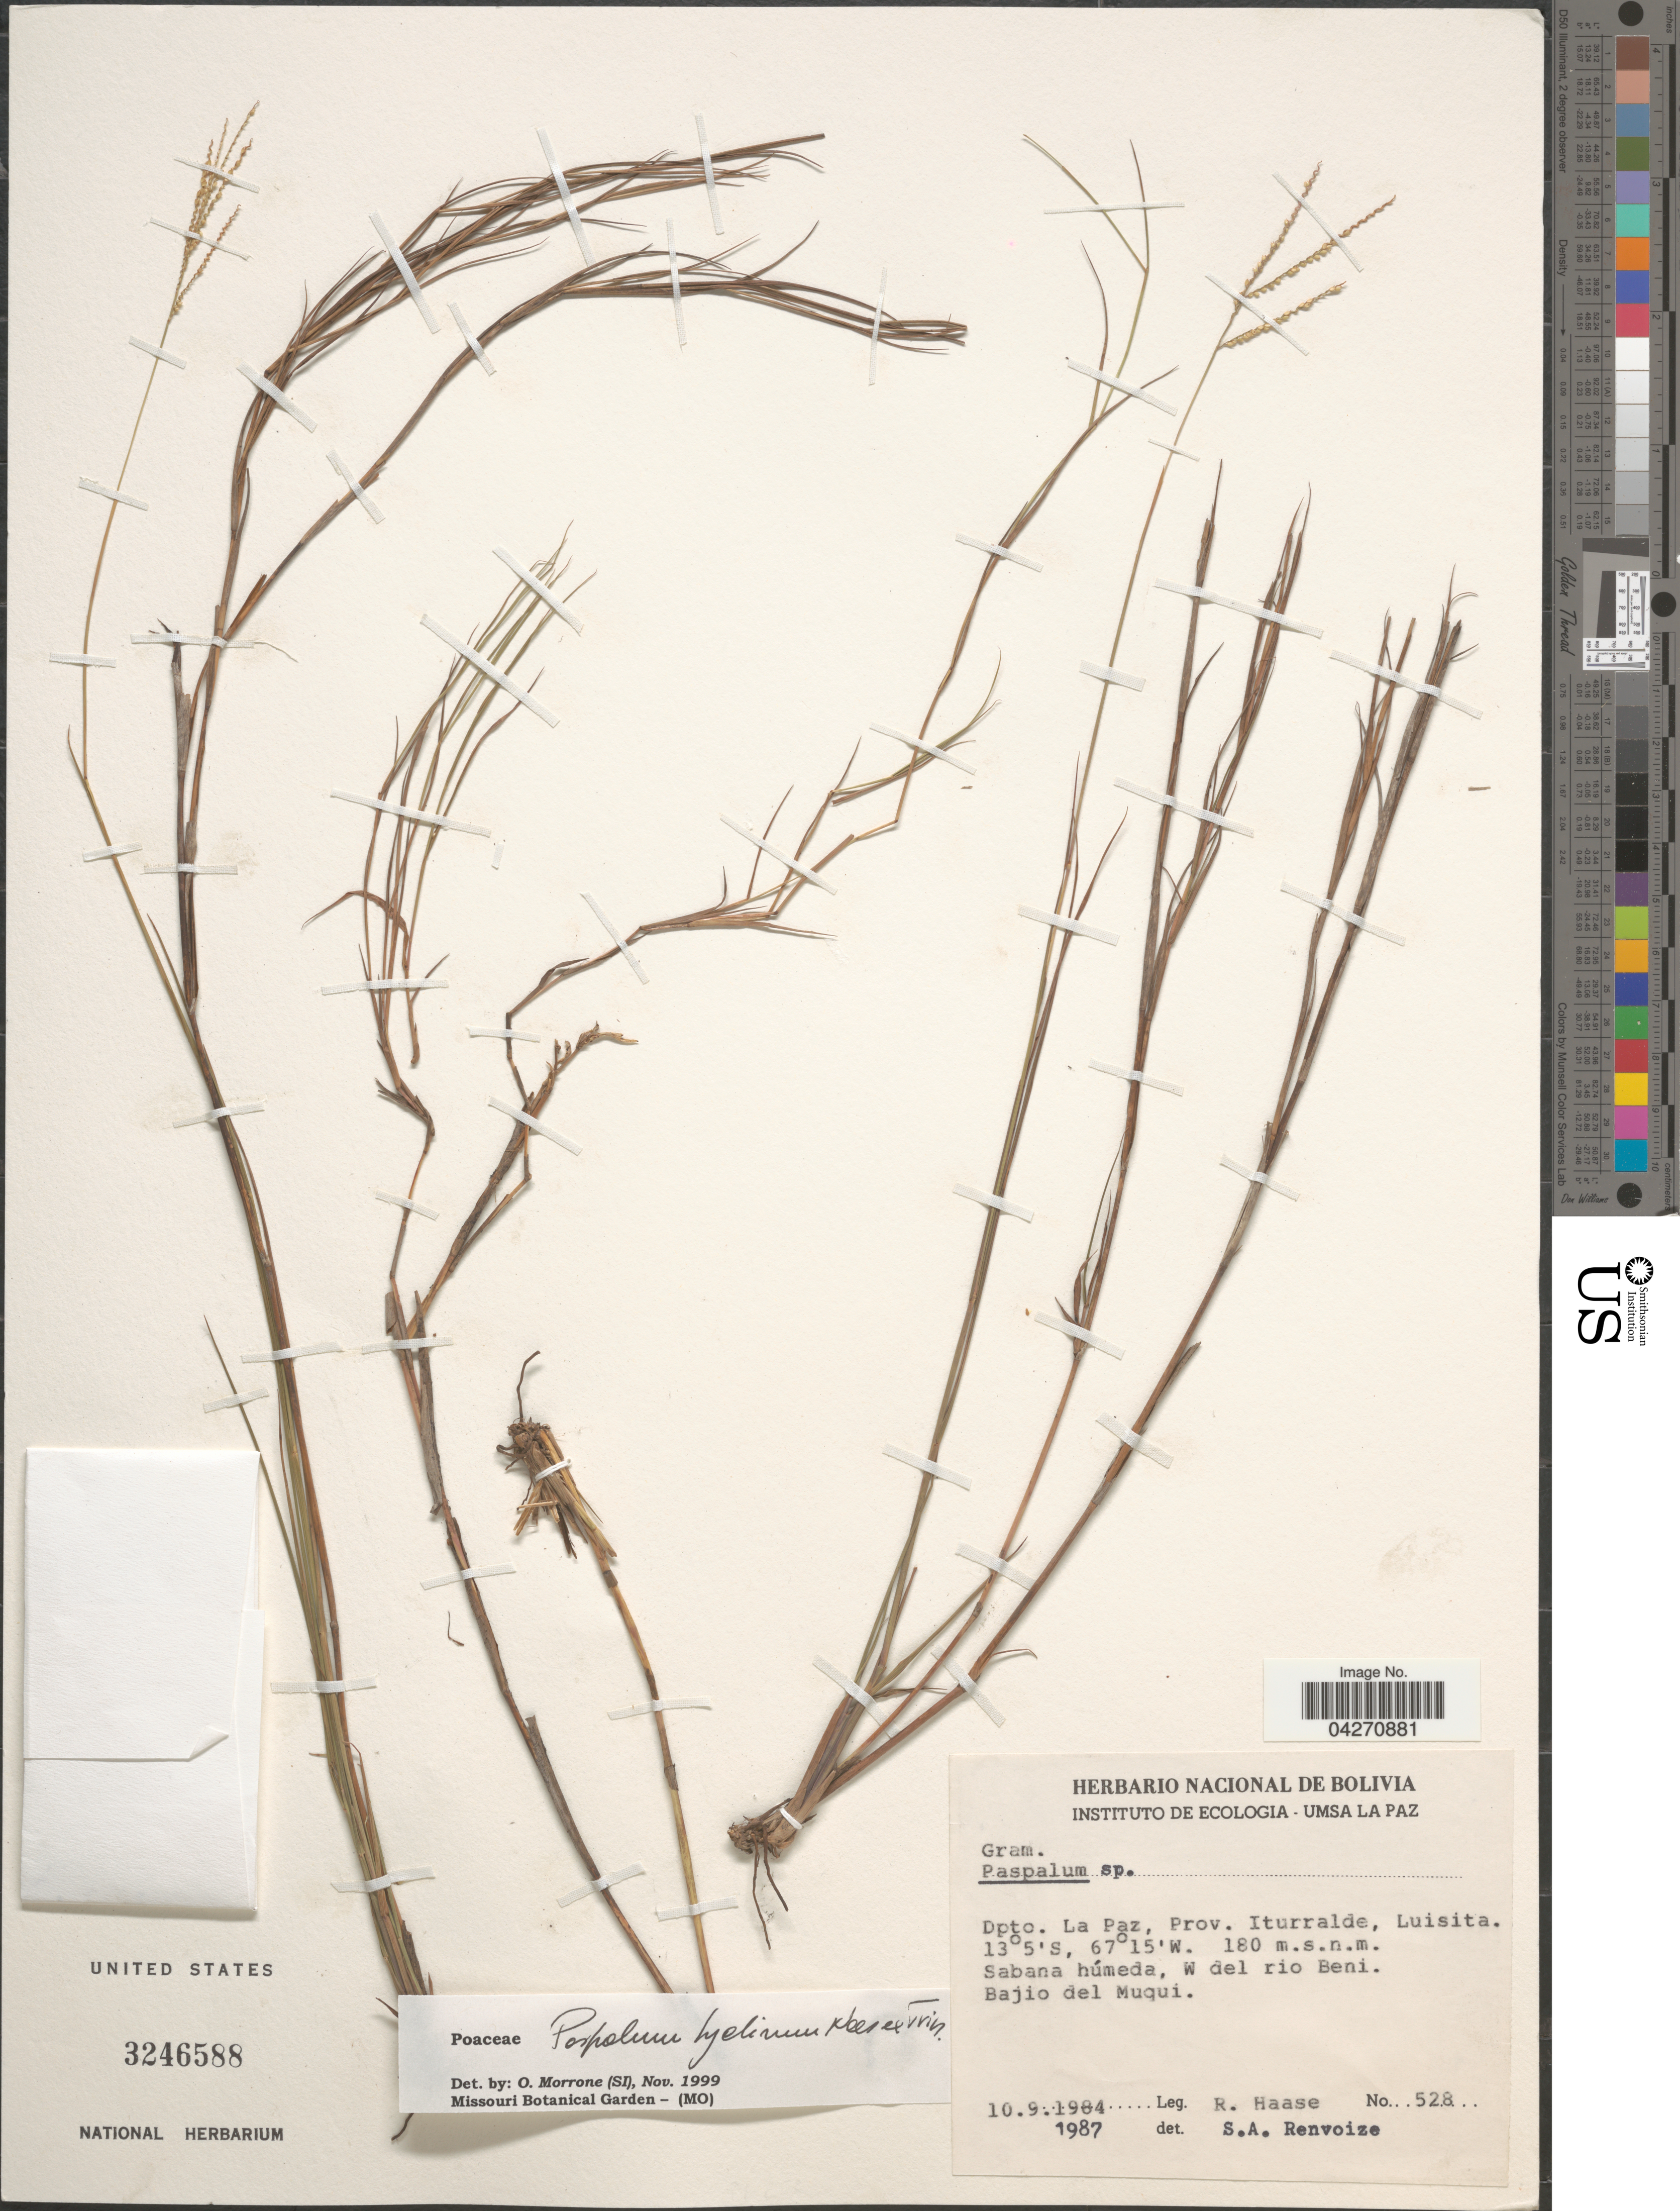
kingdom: Plantae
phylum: Tracheophyta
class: Liliopsida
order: Poales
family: Poaceae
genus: Paspalum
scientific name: Paspalum hyalinum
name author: Nees ex Trin.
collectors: R. Haase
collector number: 528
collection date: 1984-09-10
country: Bolivia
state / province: La Paz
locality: Dpto. La Paz, Prov. Iturralde, Luisita. Sabana húmeda, W del rio Beni. Bajio del Muqui.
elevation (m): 180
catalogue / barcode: US 3246588